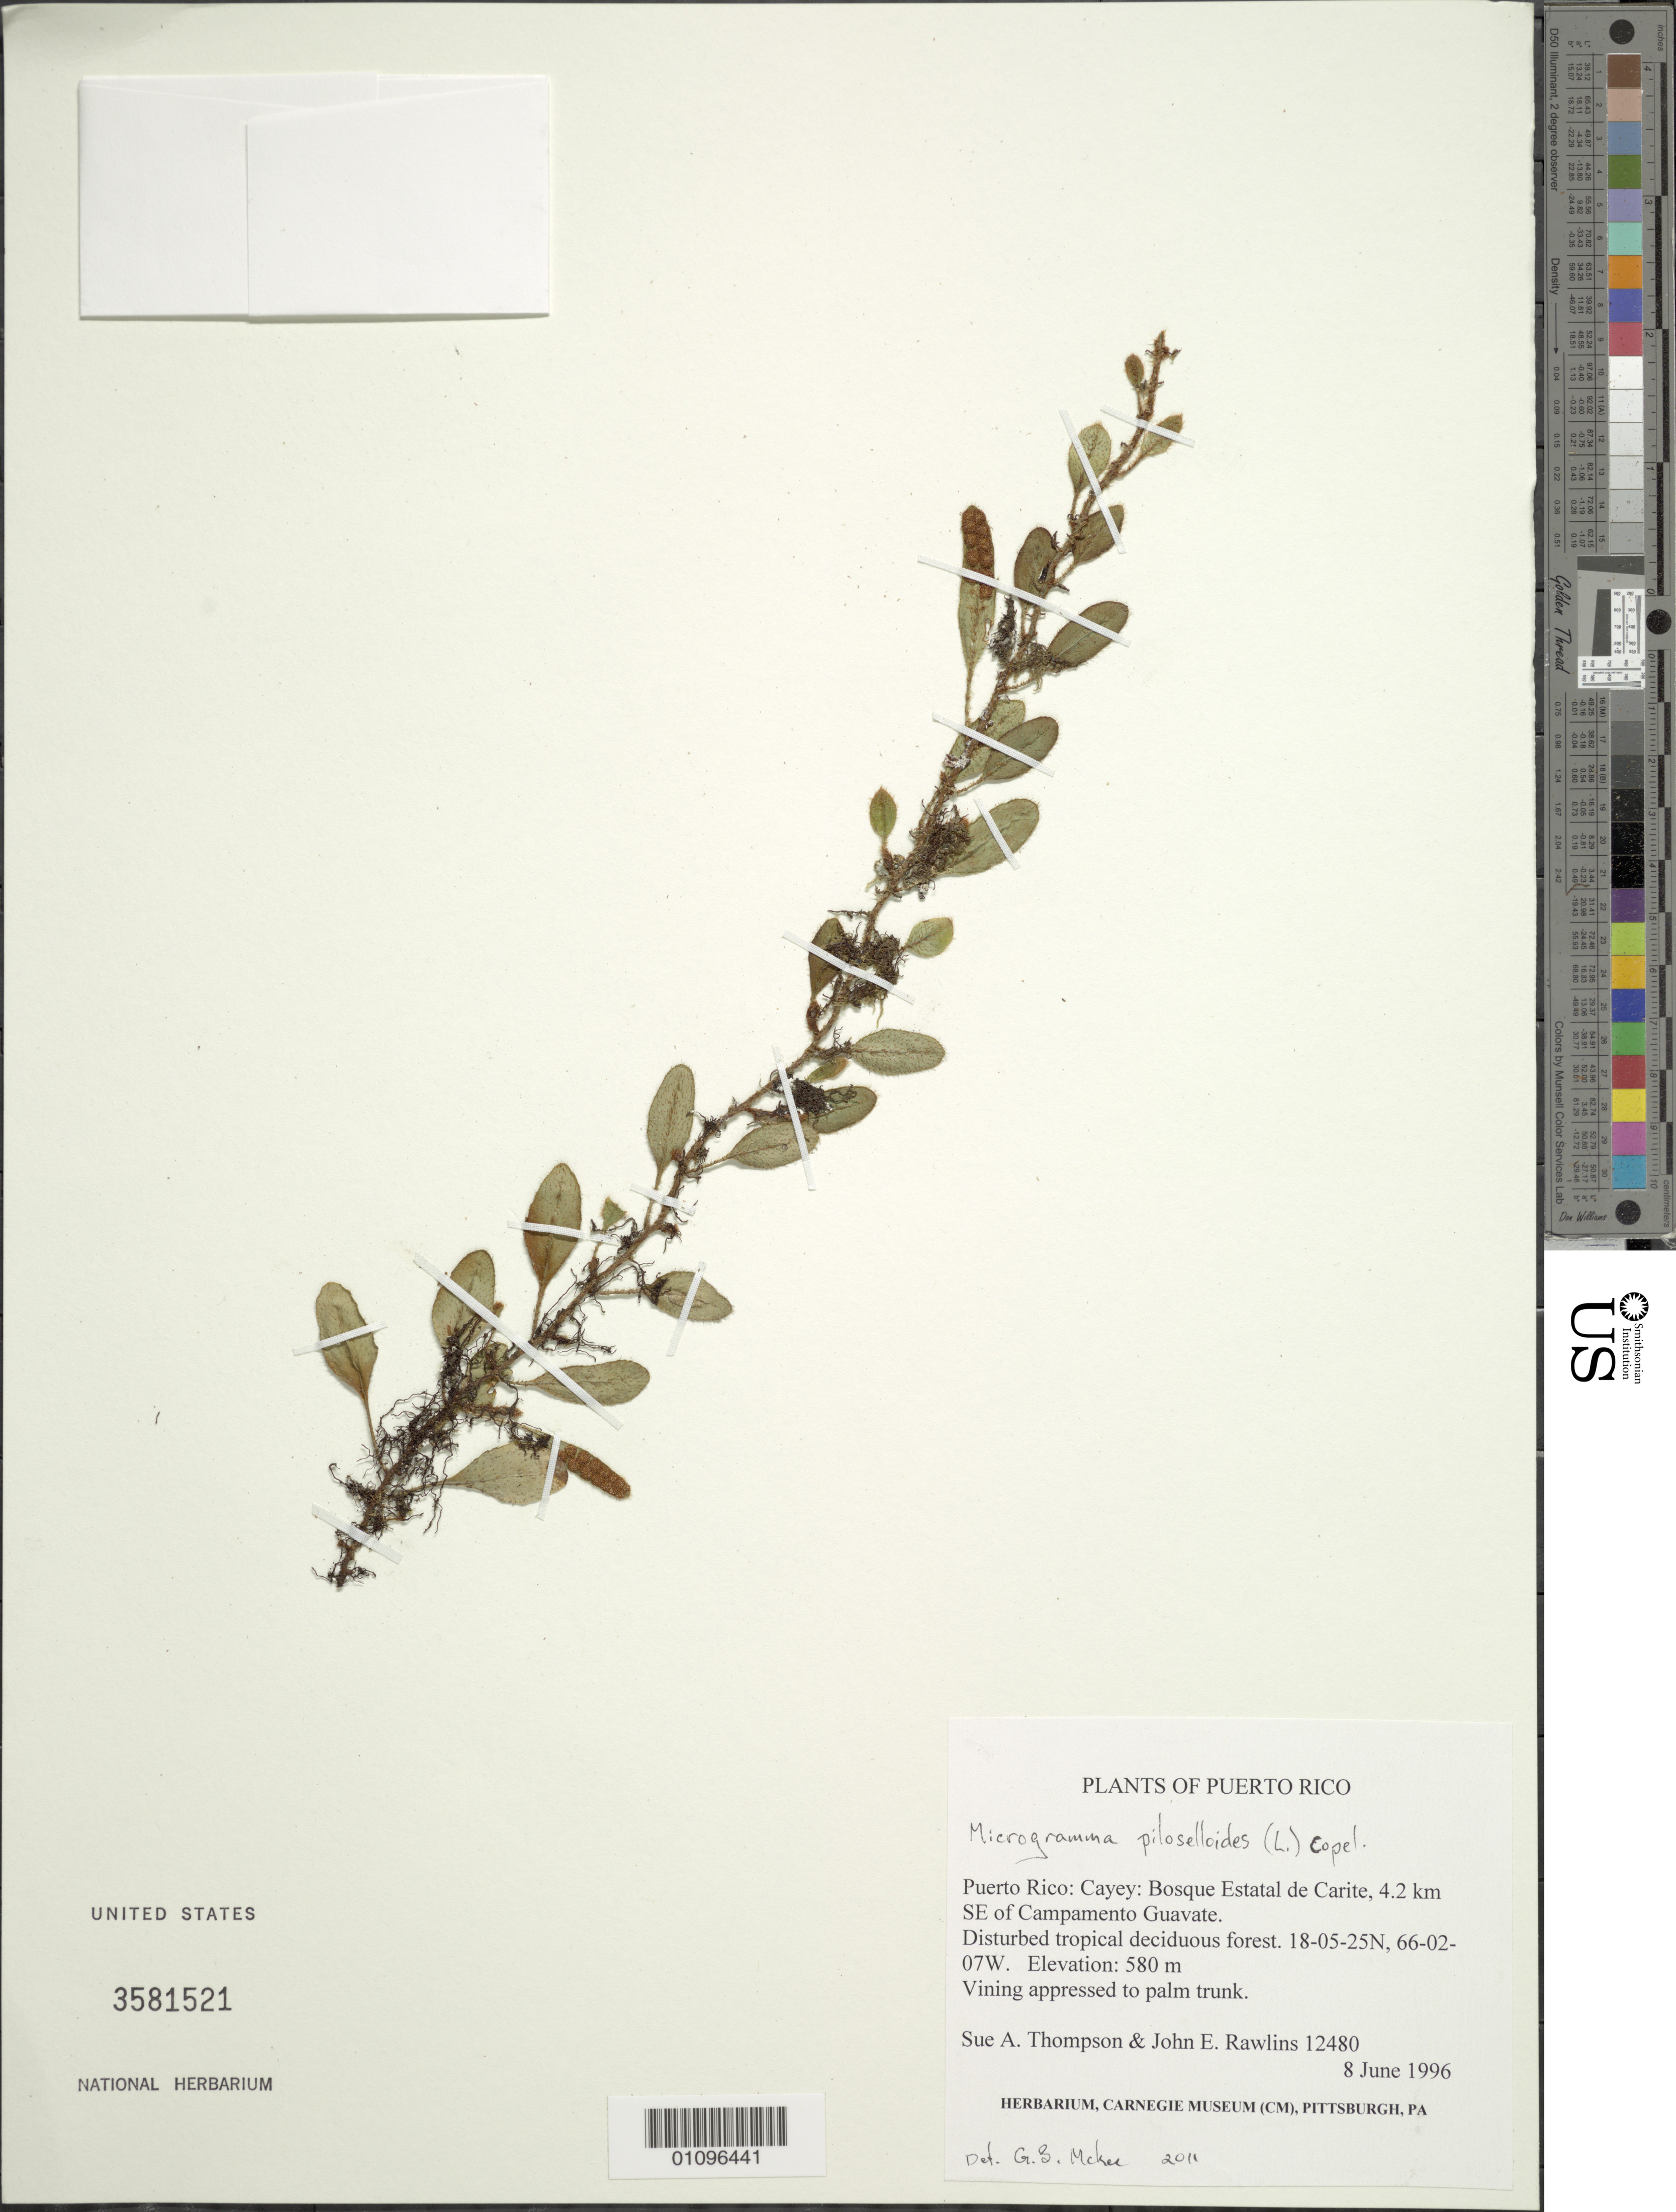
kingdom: Plantae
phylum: Tracheophyta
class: Polypodiopsida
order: Polypodiales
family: Polypodiaceae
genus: Microgramma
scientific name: Microgramma piloselloides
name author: (L.) Copel.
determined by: McKee, G. S., (US), NMNH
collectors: S. A. Thompson & J. Rawlins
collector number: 12480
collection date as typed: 08 Jun 1996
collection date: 1996-06-08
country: Puerto Rico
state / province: Cayey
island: Puerto Rico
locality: Bosque Estatal de Carite, 4.2 km SE of Campamento Guavate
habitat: Disturbed tropical deciduous forest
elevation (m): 580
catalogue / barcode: US 3581521